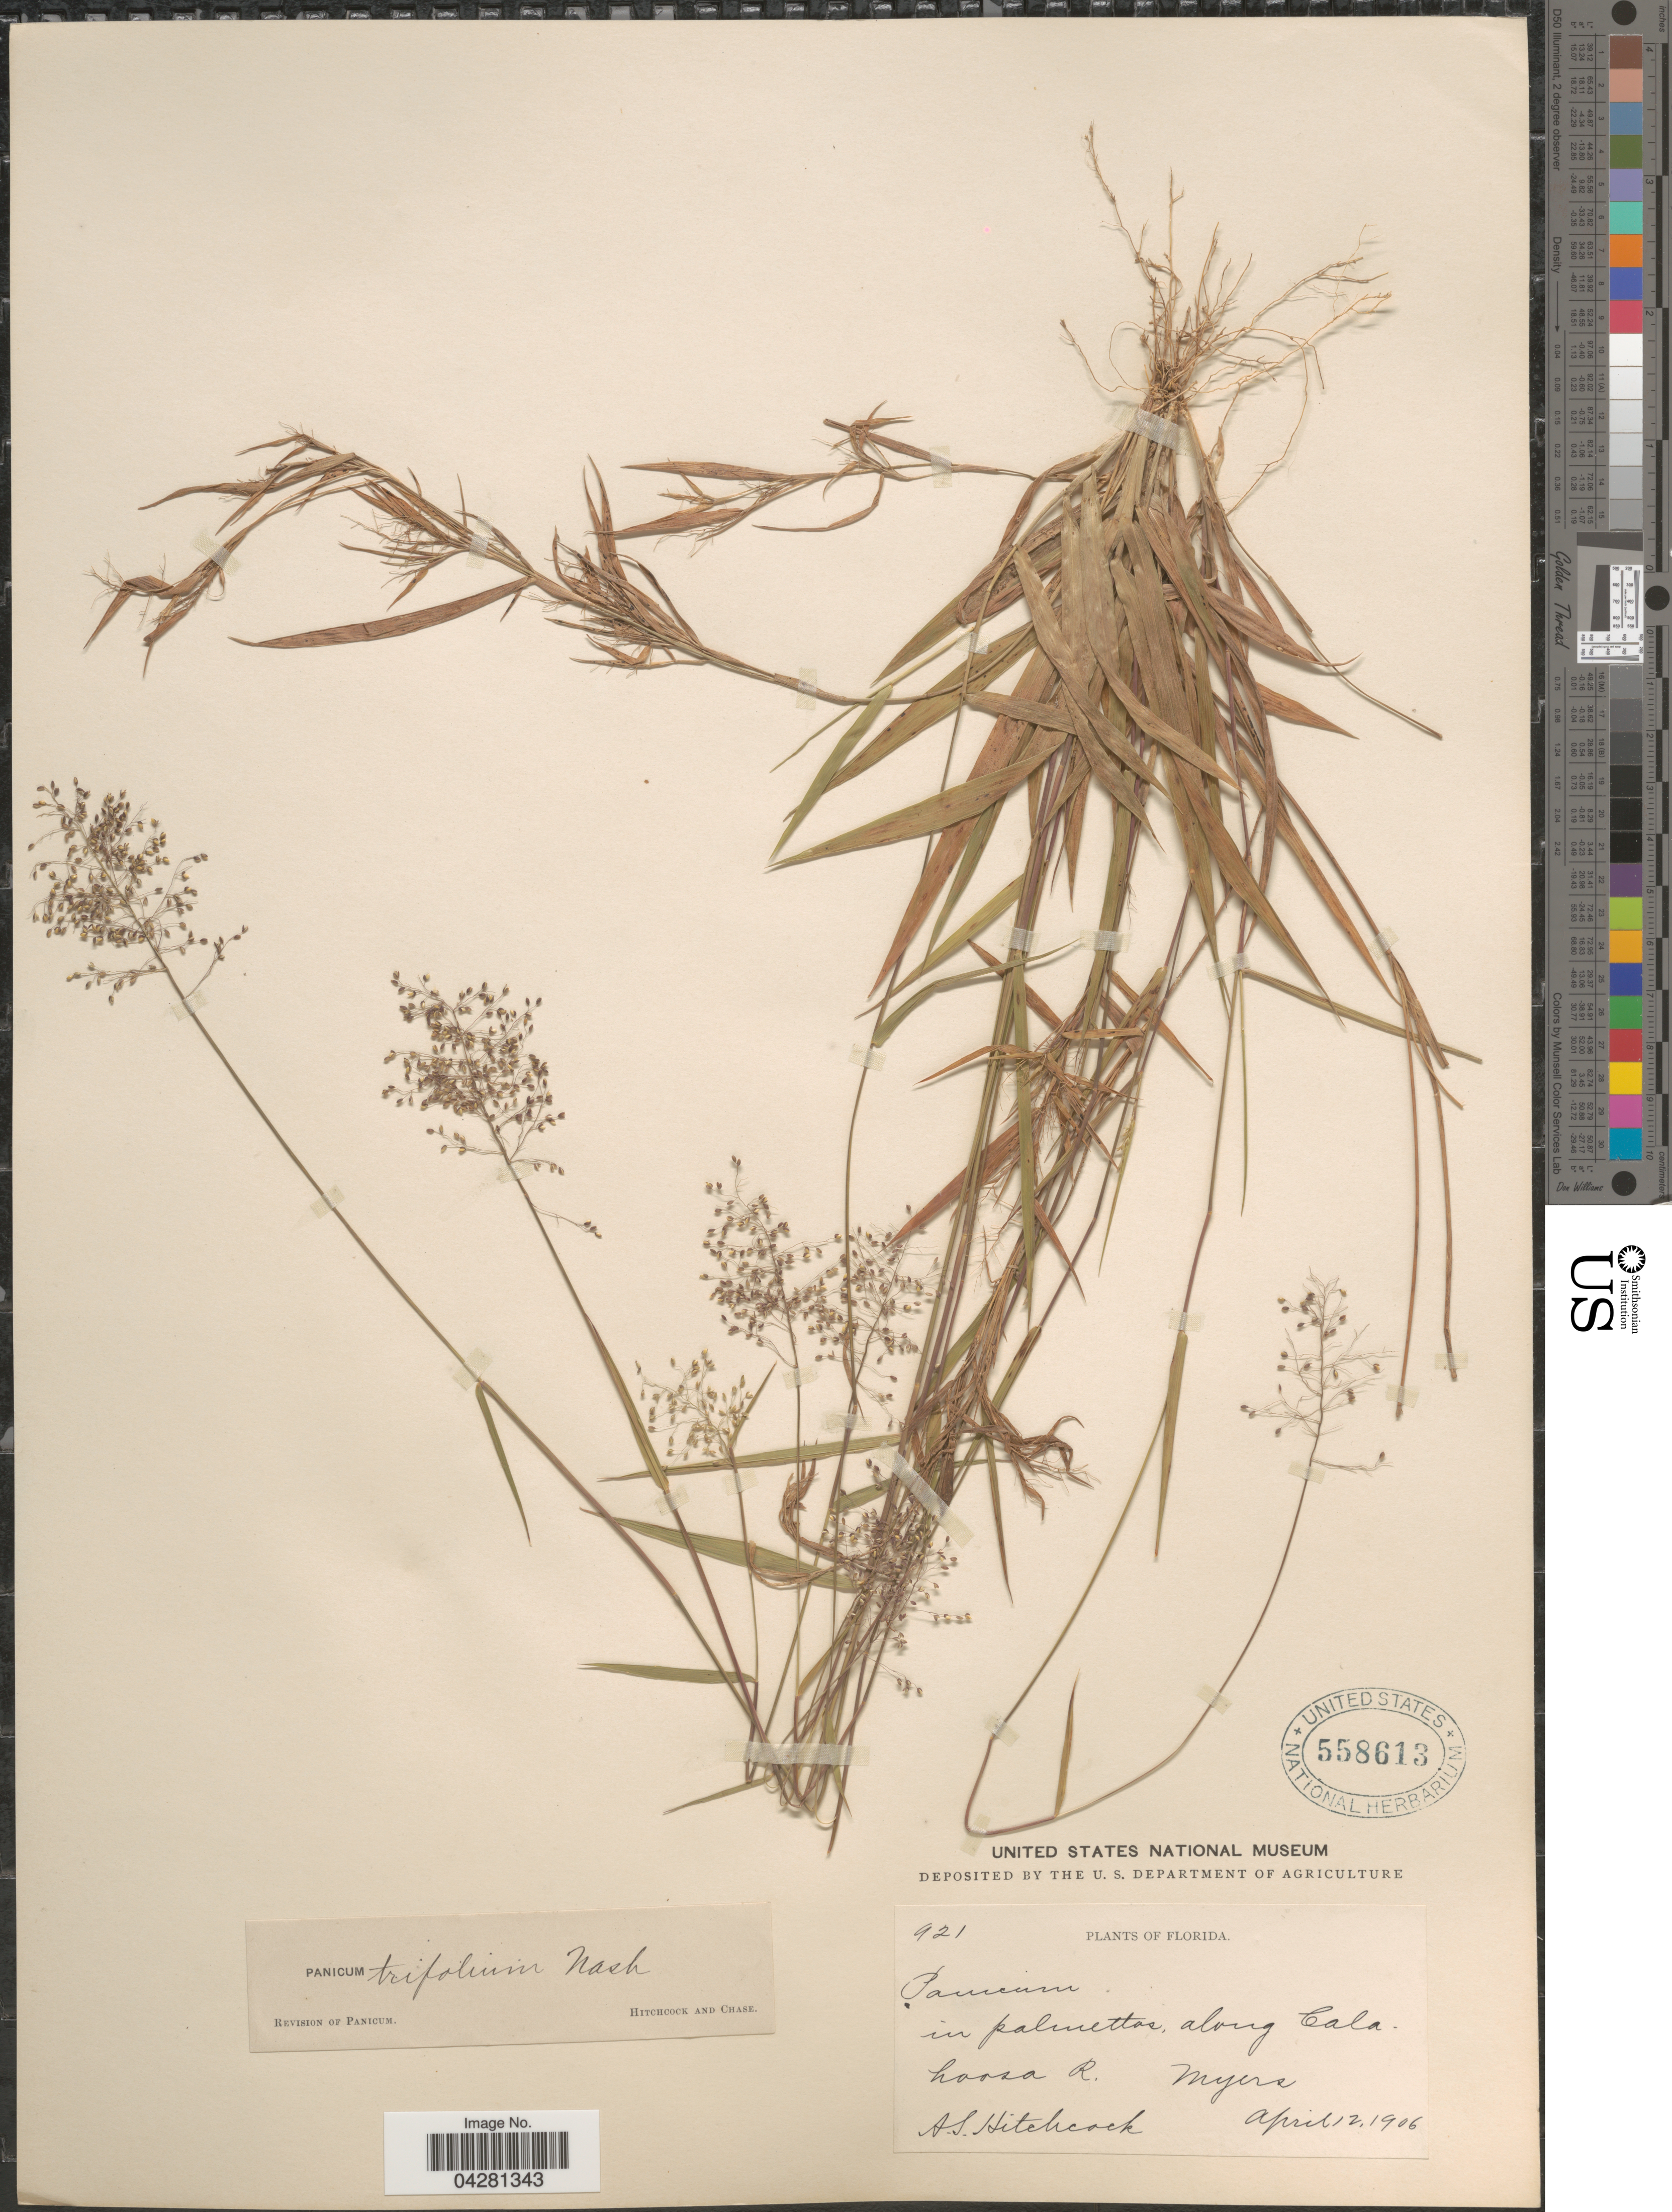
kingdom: Plantae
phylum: Tracheophyta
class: Liliopsida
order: Poales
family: Poaceae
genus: Dichanthelium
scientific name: Dichanthelium dichotomum var. unciphyllum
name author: (Trin.) Davidse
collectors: A. S. Hitchcock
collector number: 921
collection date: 1906-04-12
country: United States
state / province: Florida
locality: In palmettos, along Calahoosa R. Myers.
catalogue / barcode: US 558613